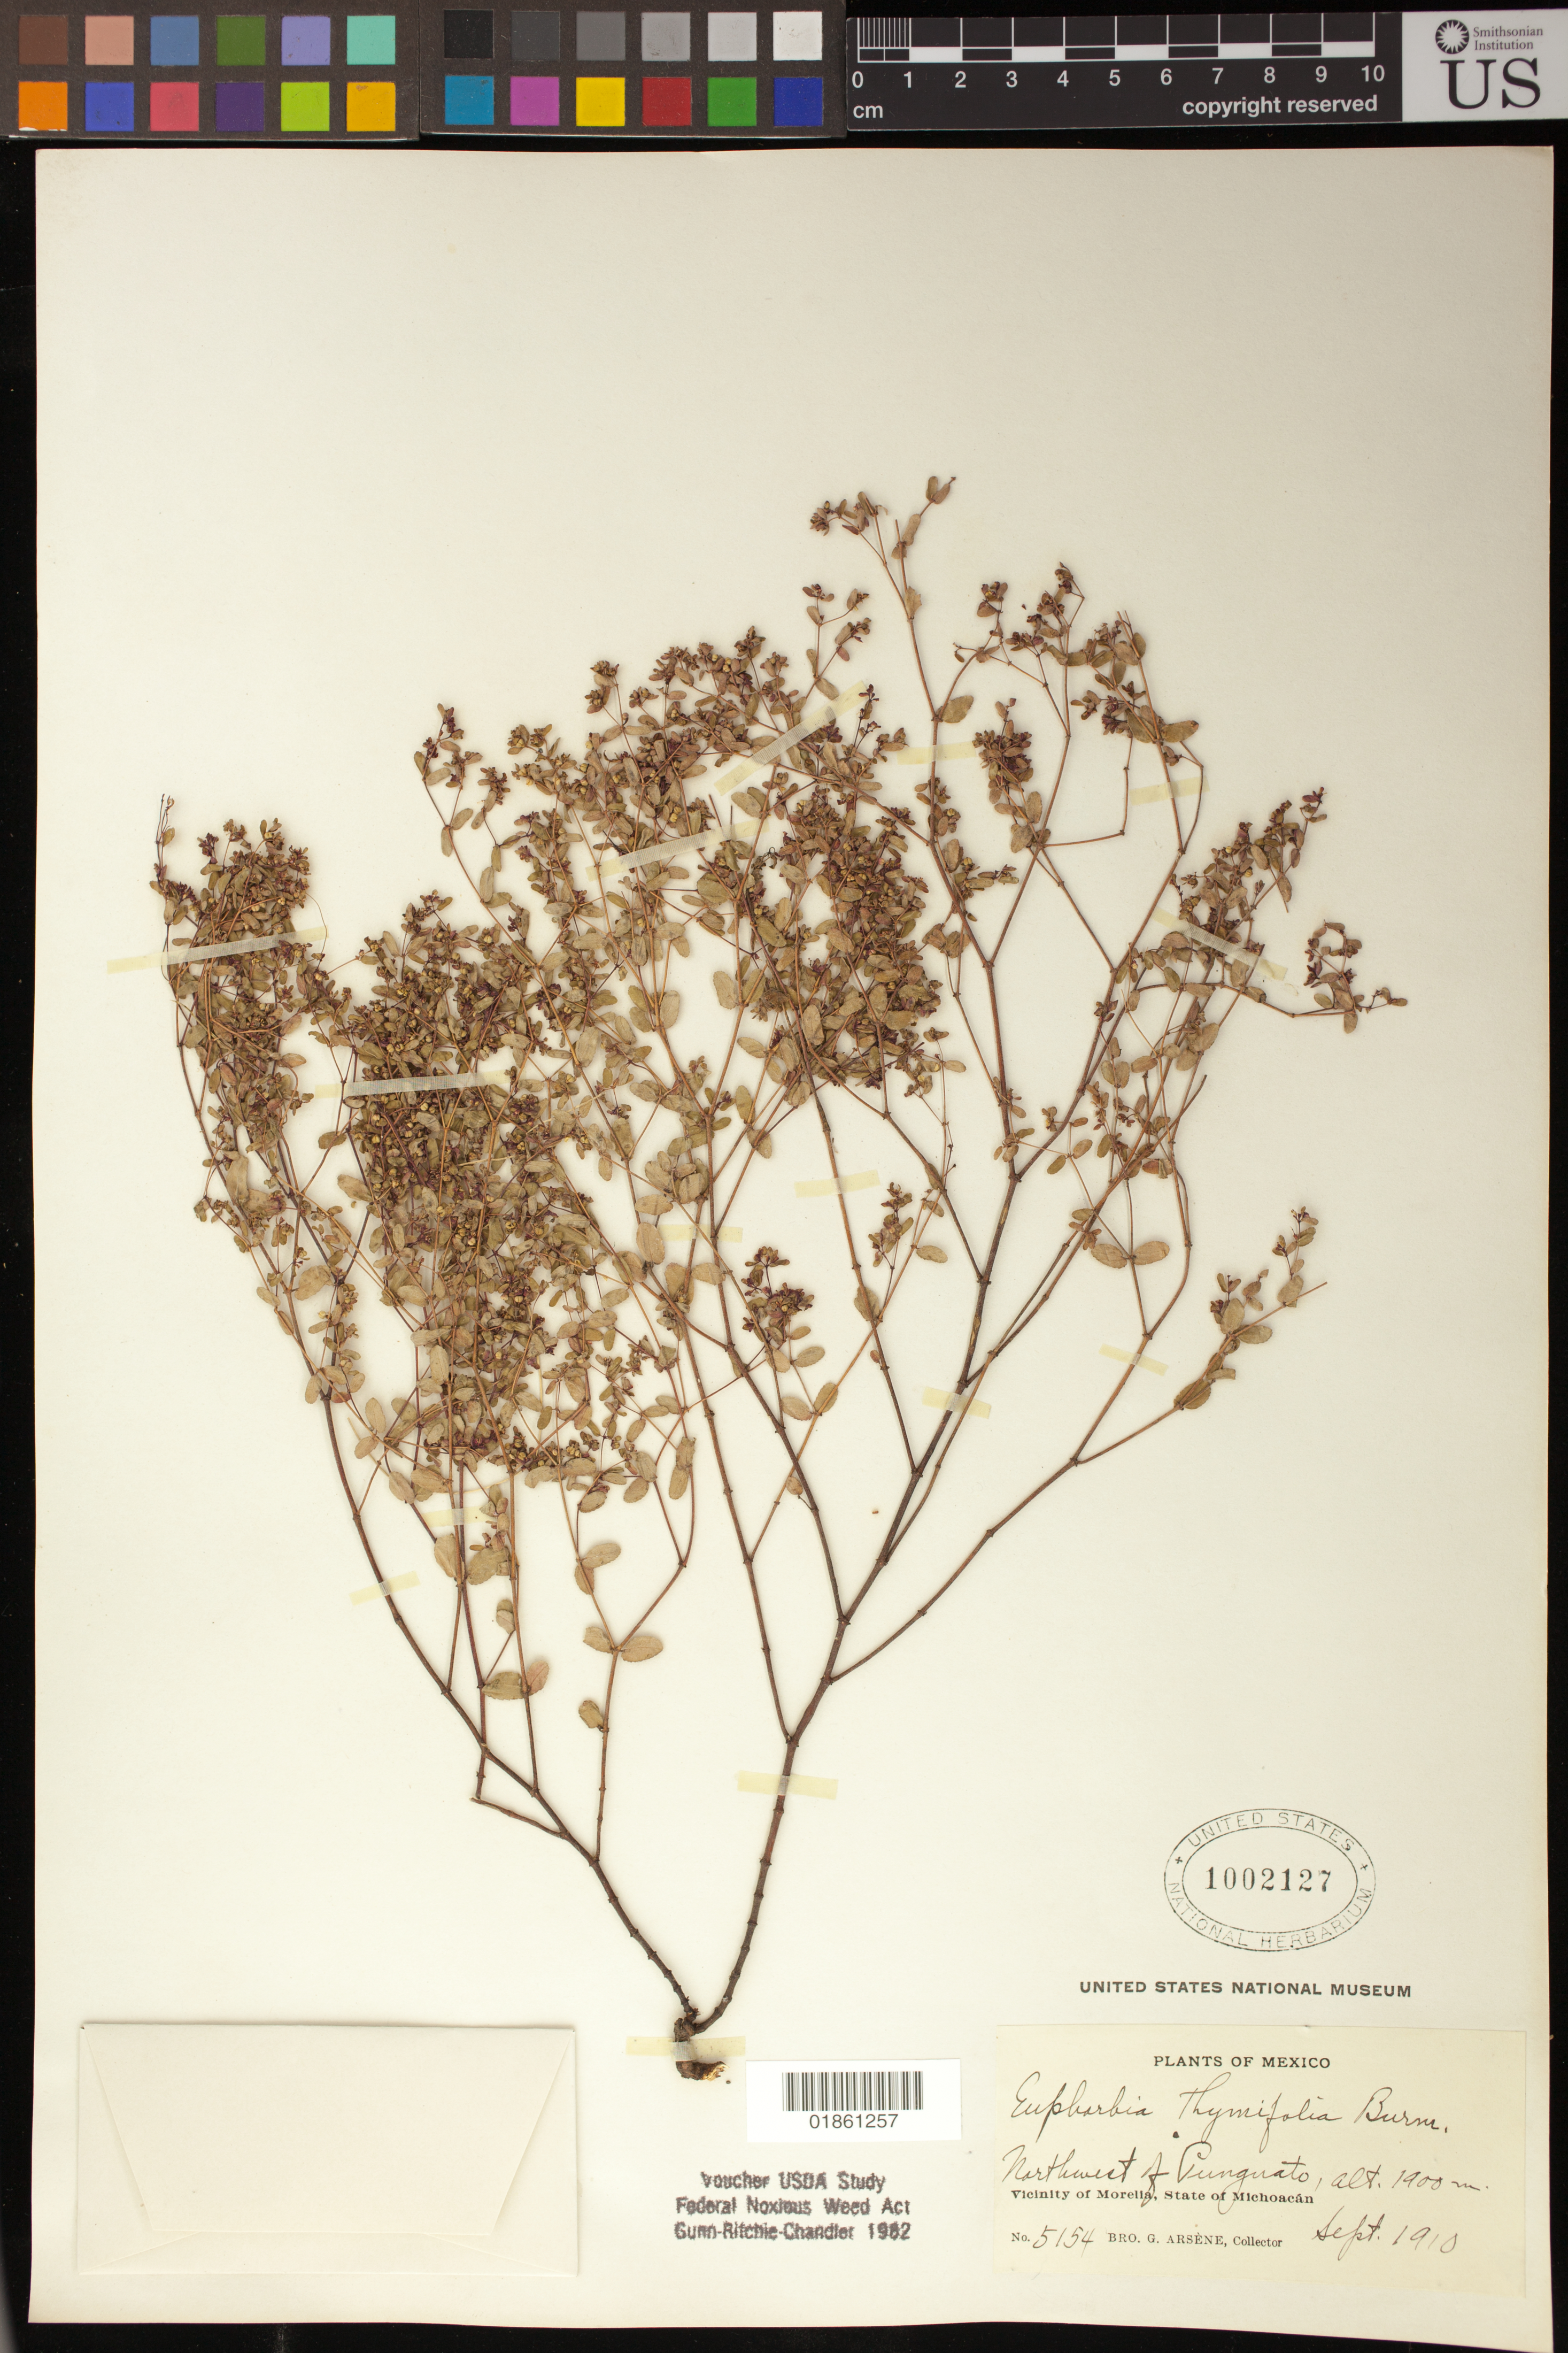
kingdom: Plantae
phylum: Tracheophyta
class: Magnoliopsida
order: Malpighiales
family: Euphorbiaceae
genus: Euphorbia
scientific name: Euphorbia sp.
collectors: Bro. G. Arsène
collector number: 5154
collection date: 1910-09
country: Mexico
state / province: Michoacán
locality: Vicinity of Morelia; Northwest of Punguato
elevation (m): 1900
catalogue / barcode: US 1002127